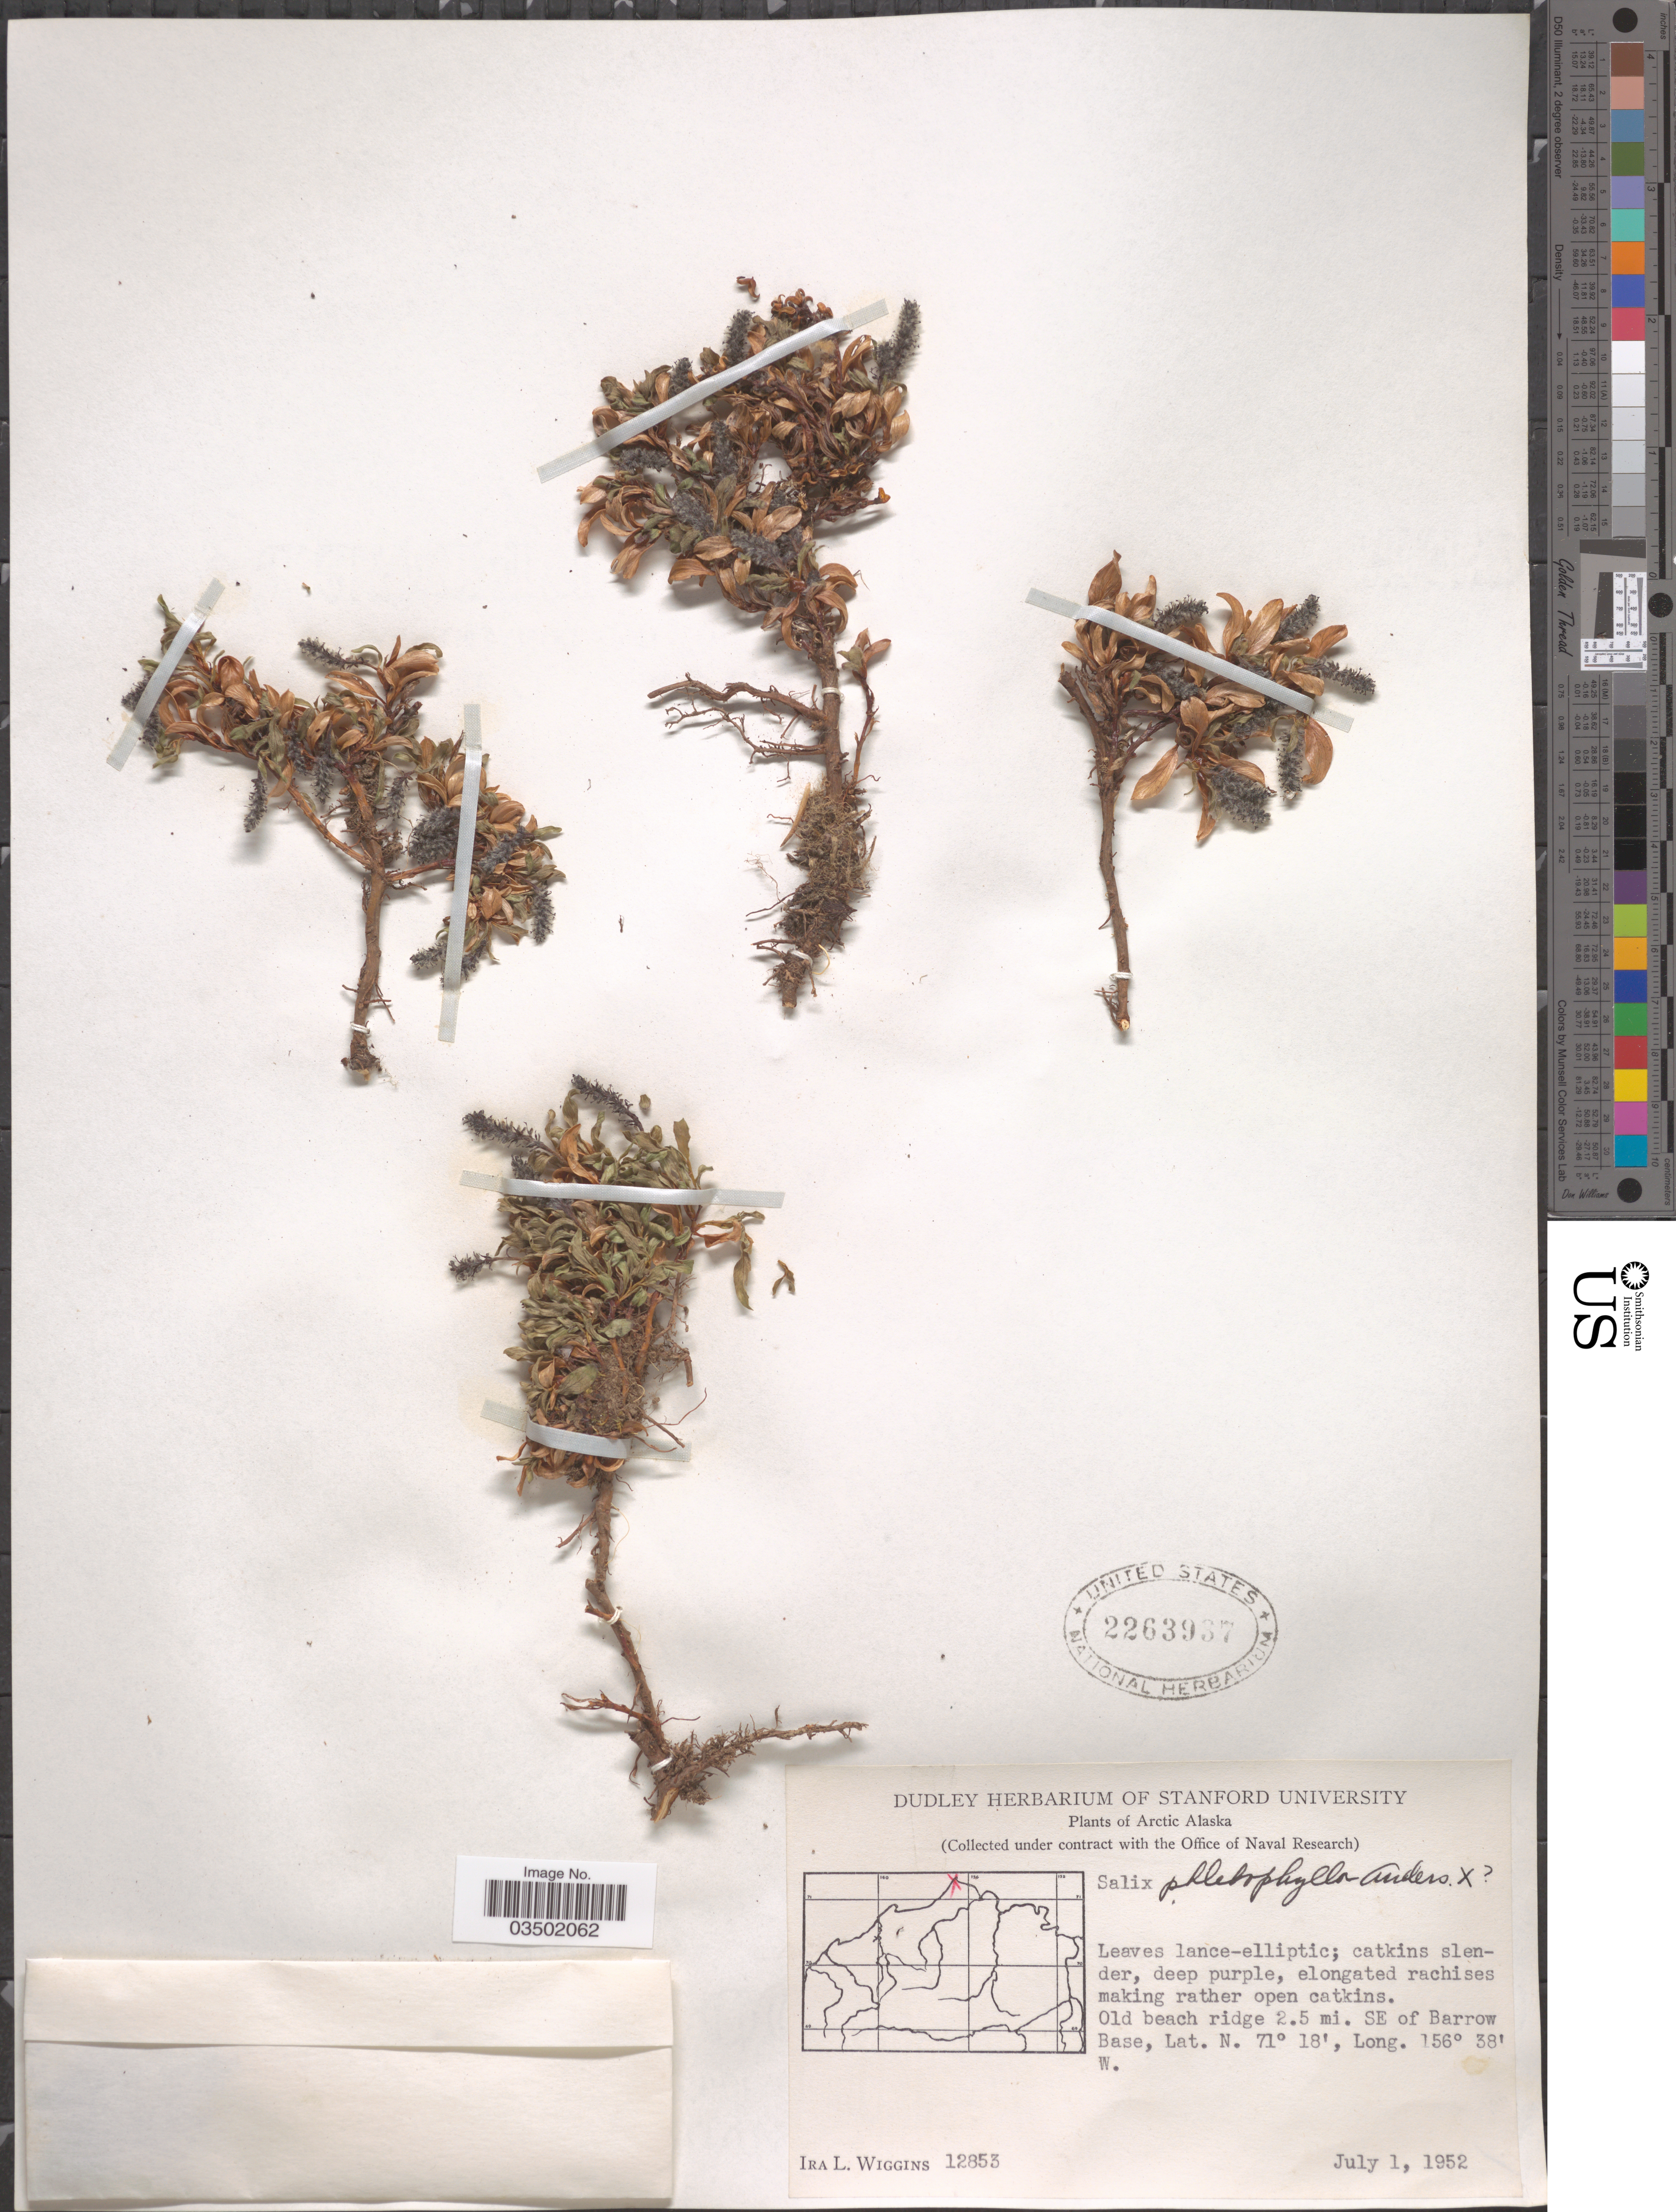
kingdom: Plantae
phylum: Tracheophyta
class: Magnoliopsida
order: Malpighiales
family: Salicaceae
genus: Salix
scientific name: Salix phlebophylla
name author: Andersson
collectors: I. L. Wiggins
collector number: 12853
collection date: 1952-07-01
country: United States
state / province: Alaska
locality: Arctic Alaska, Old beach ridge 2.5 mi. SE of Barrow Base.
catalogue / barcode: US 2263937